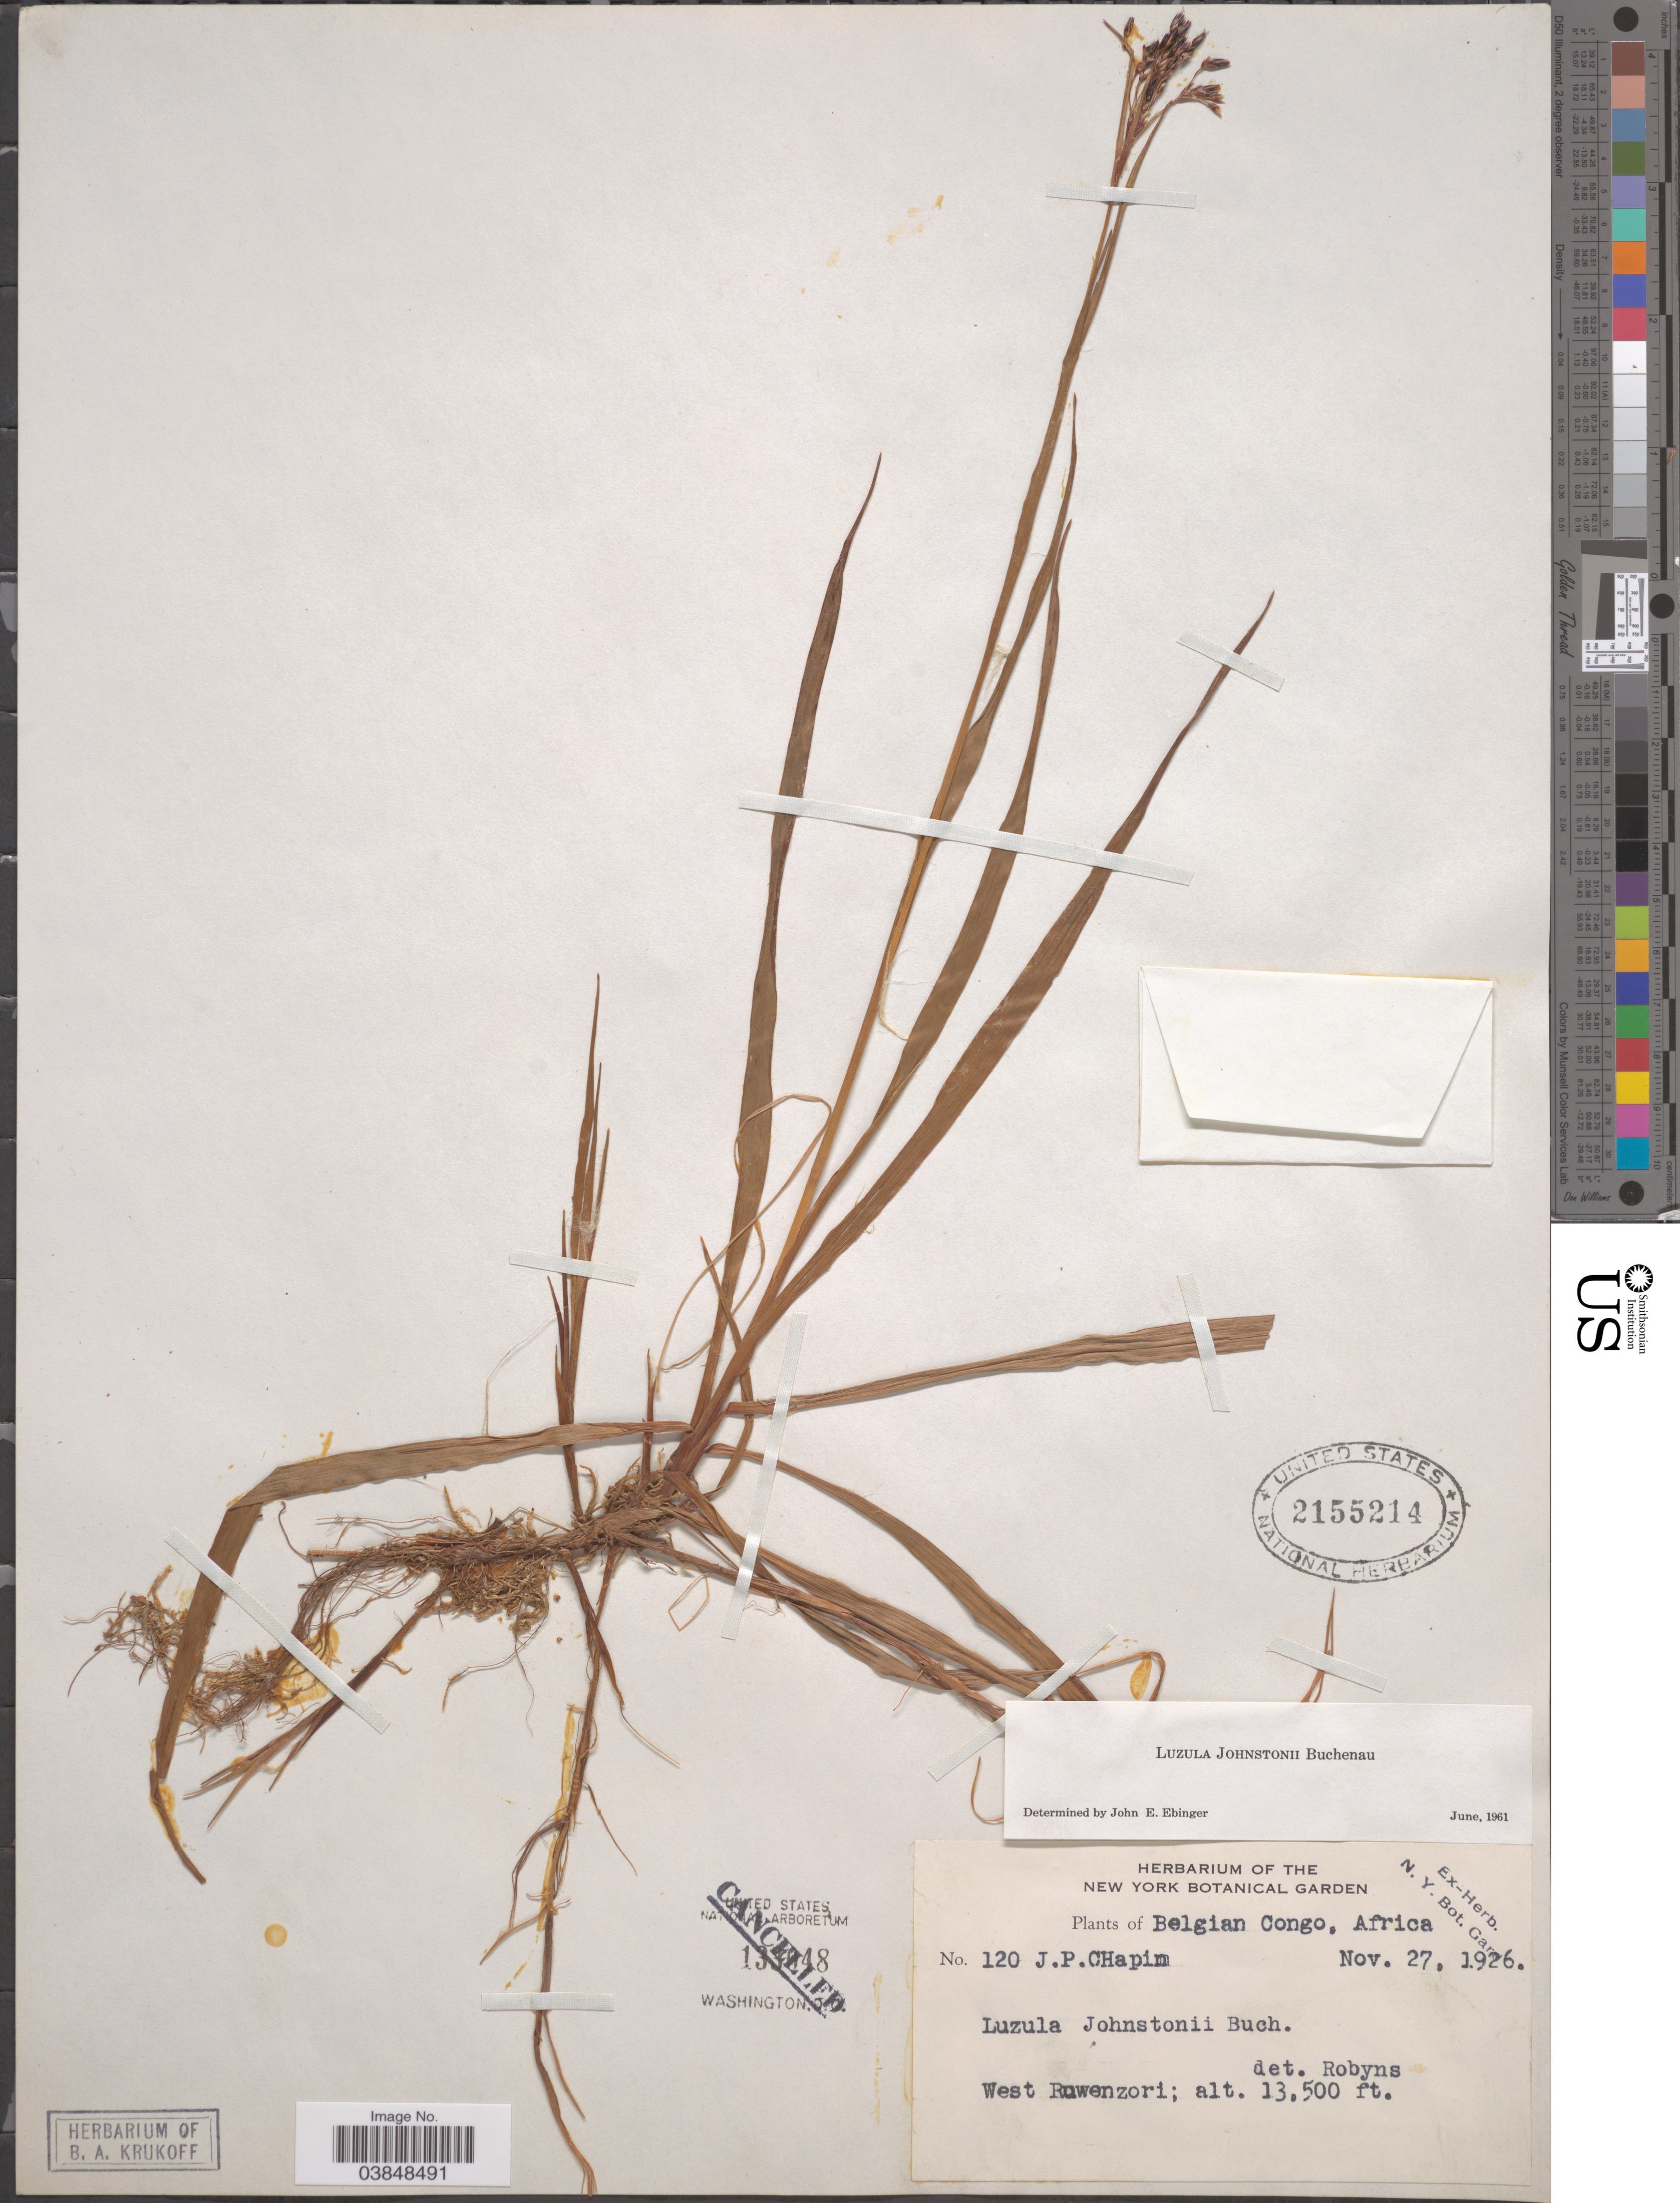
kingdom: Plantae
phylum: Tracheophyta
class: Liliopsida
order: Poales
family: Juncaceae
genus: Luzula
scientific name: Luzula johnstonii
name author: Buchenau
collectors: J. Chapin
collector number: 120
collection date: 1926-11-27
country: Congo, Democratic Republic of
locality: Belgian Congo. West Ruwenzori.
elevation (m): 4115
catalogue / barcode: US 2155214